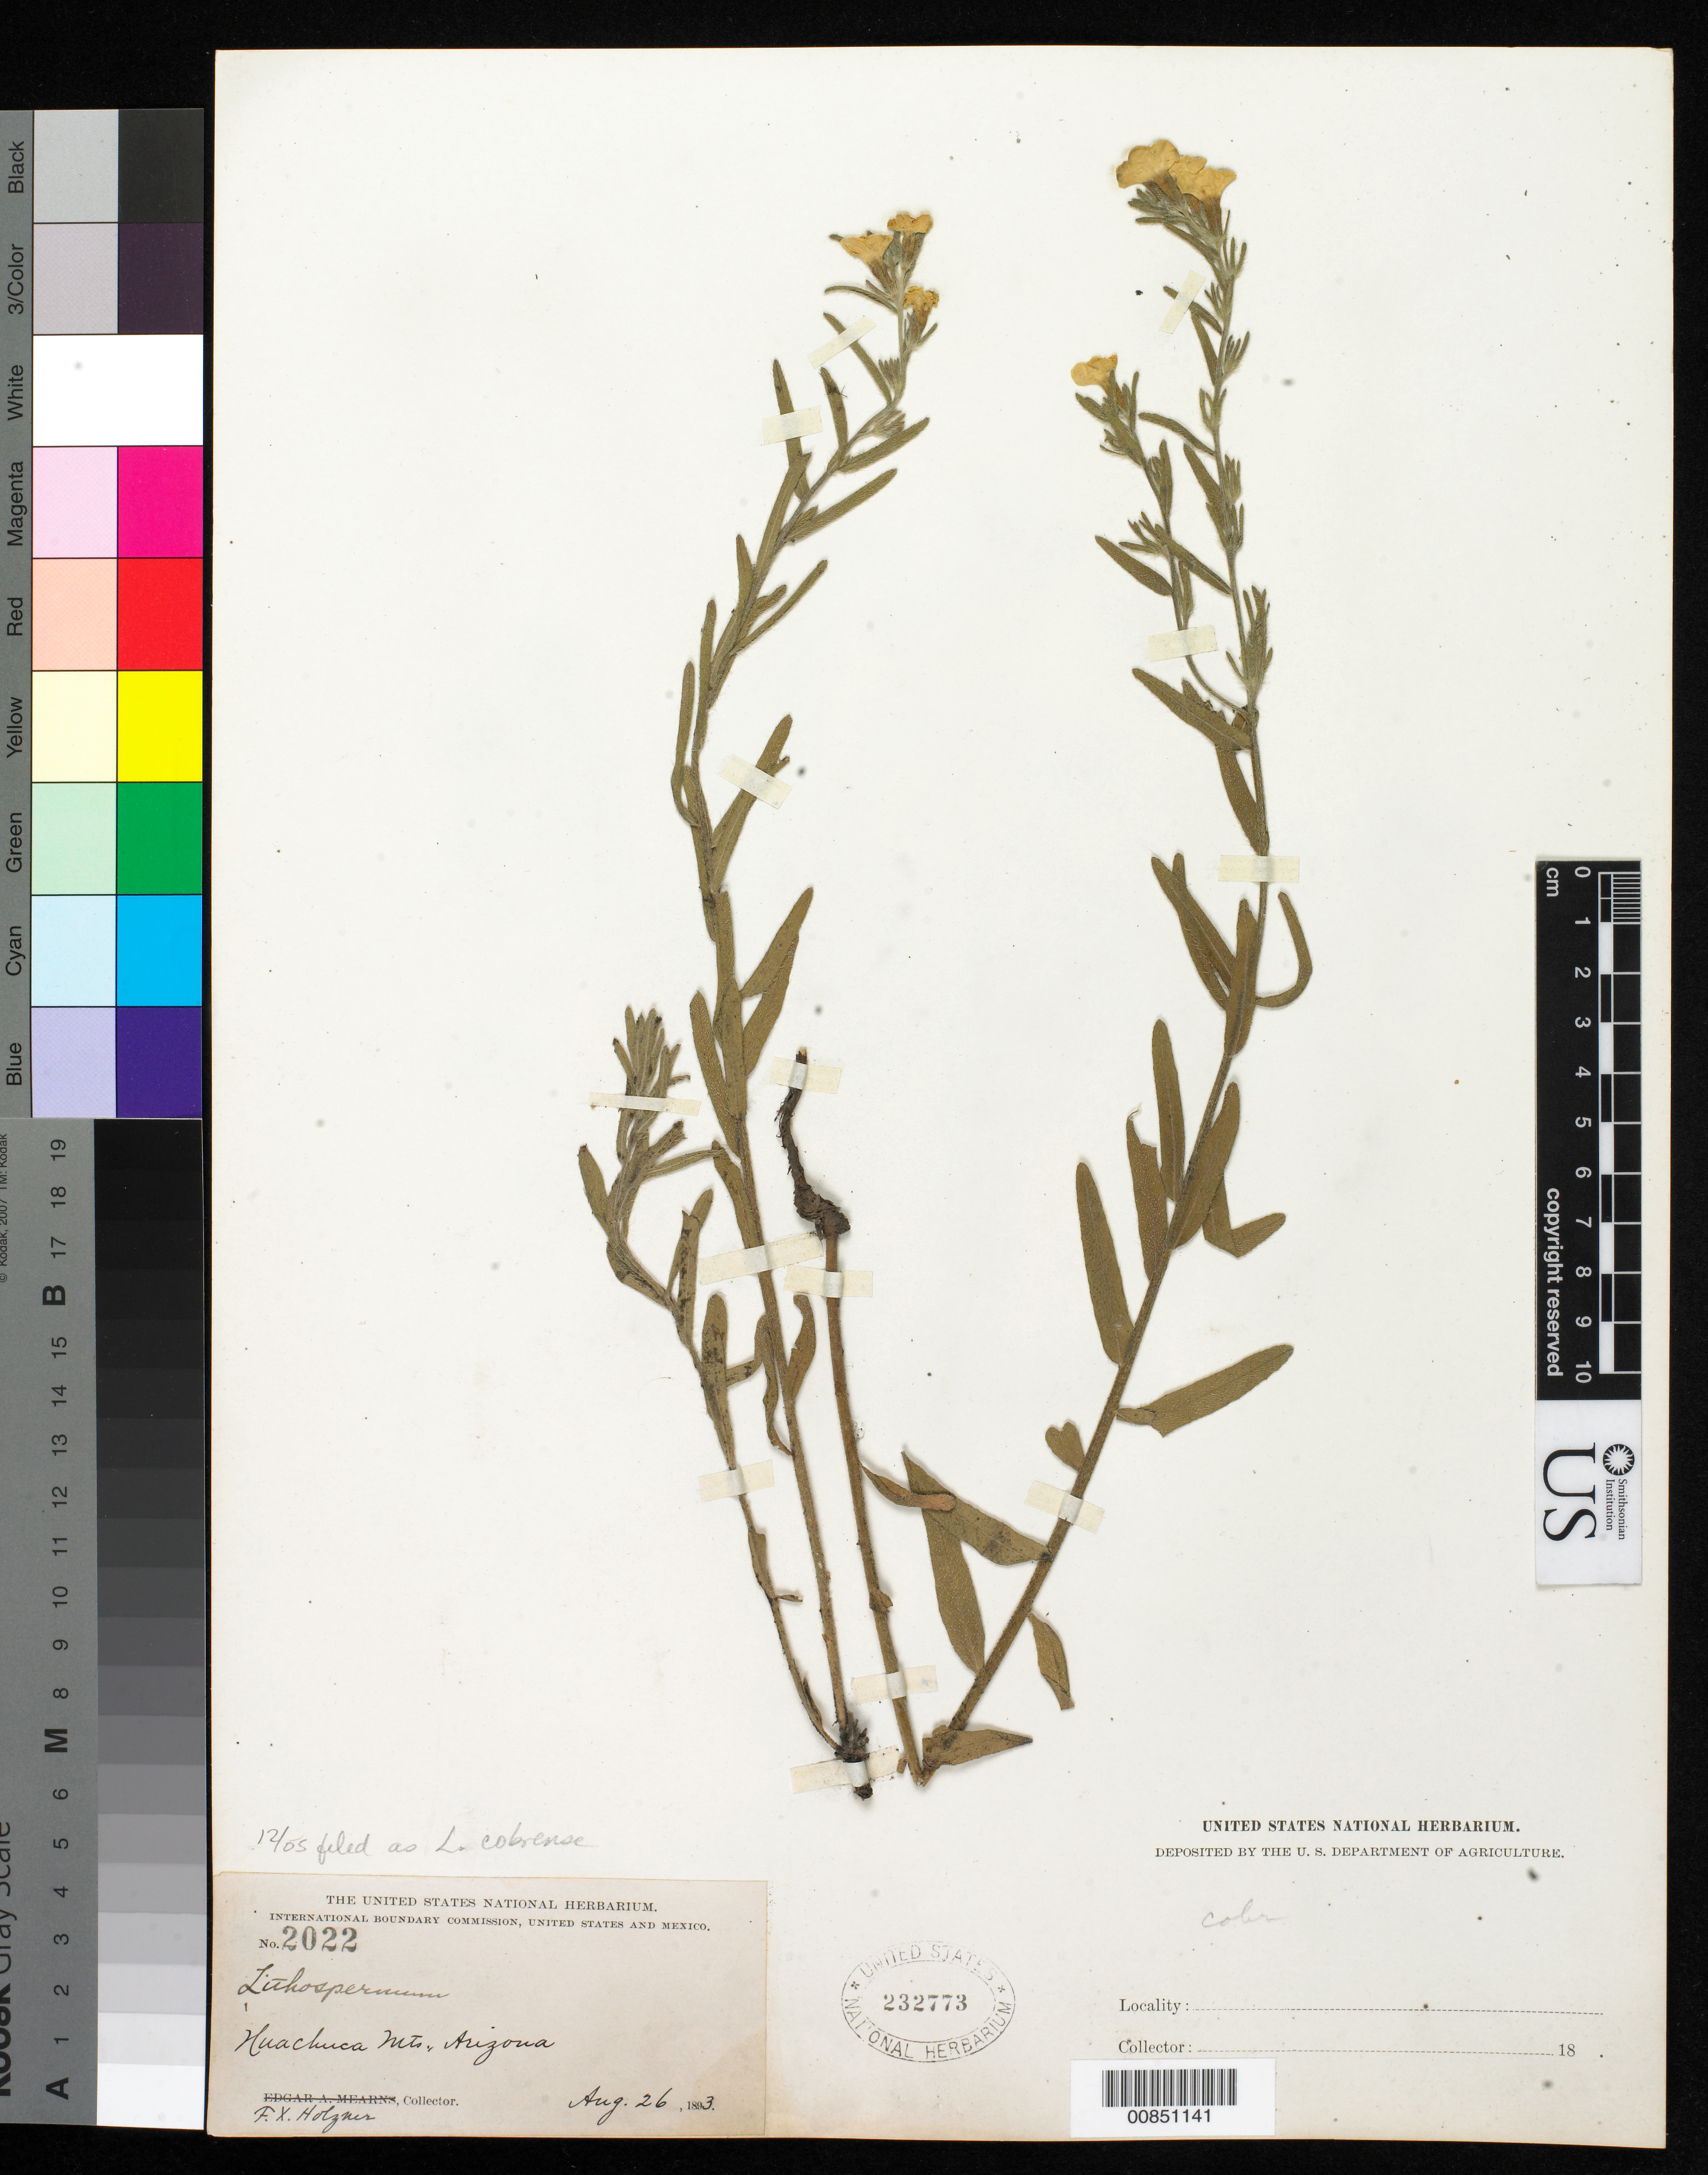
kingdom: Plantae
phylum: Tracheophyta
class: Magnoliopsida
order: Boraginales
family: Boraginaceae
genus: Lithospermum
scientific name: Lithospermum cobrense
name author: Greene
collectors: F. X. Holzner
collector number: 2022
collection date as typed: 26 Aug 1893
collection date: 1893-08-26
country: United States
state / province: Arizona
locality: Huachuca Mts.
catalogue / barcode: US 232773